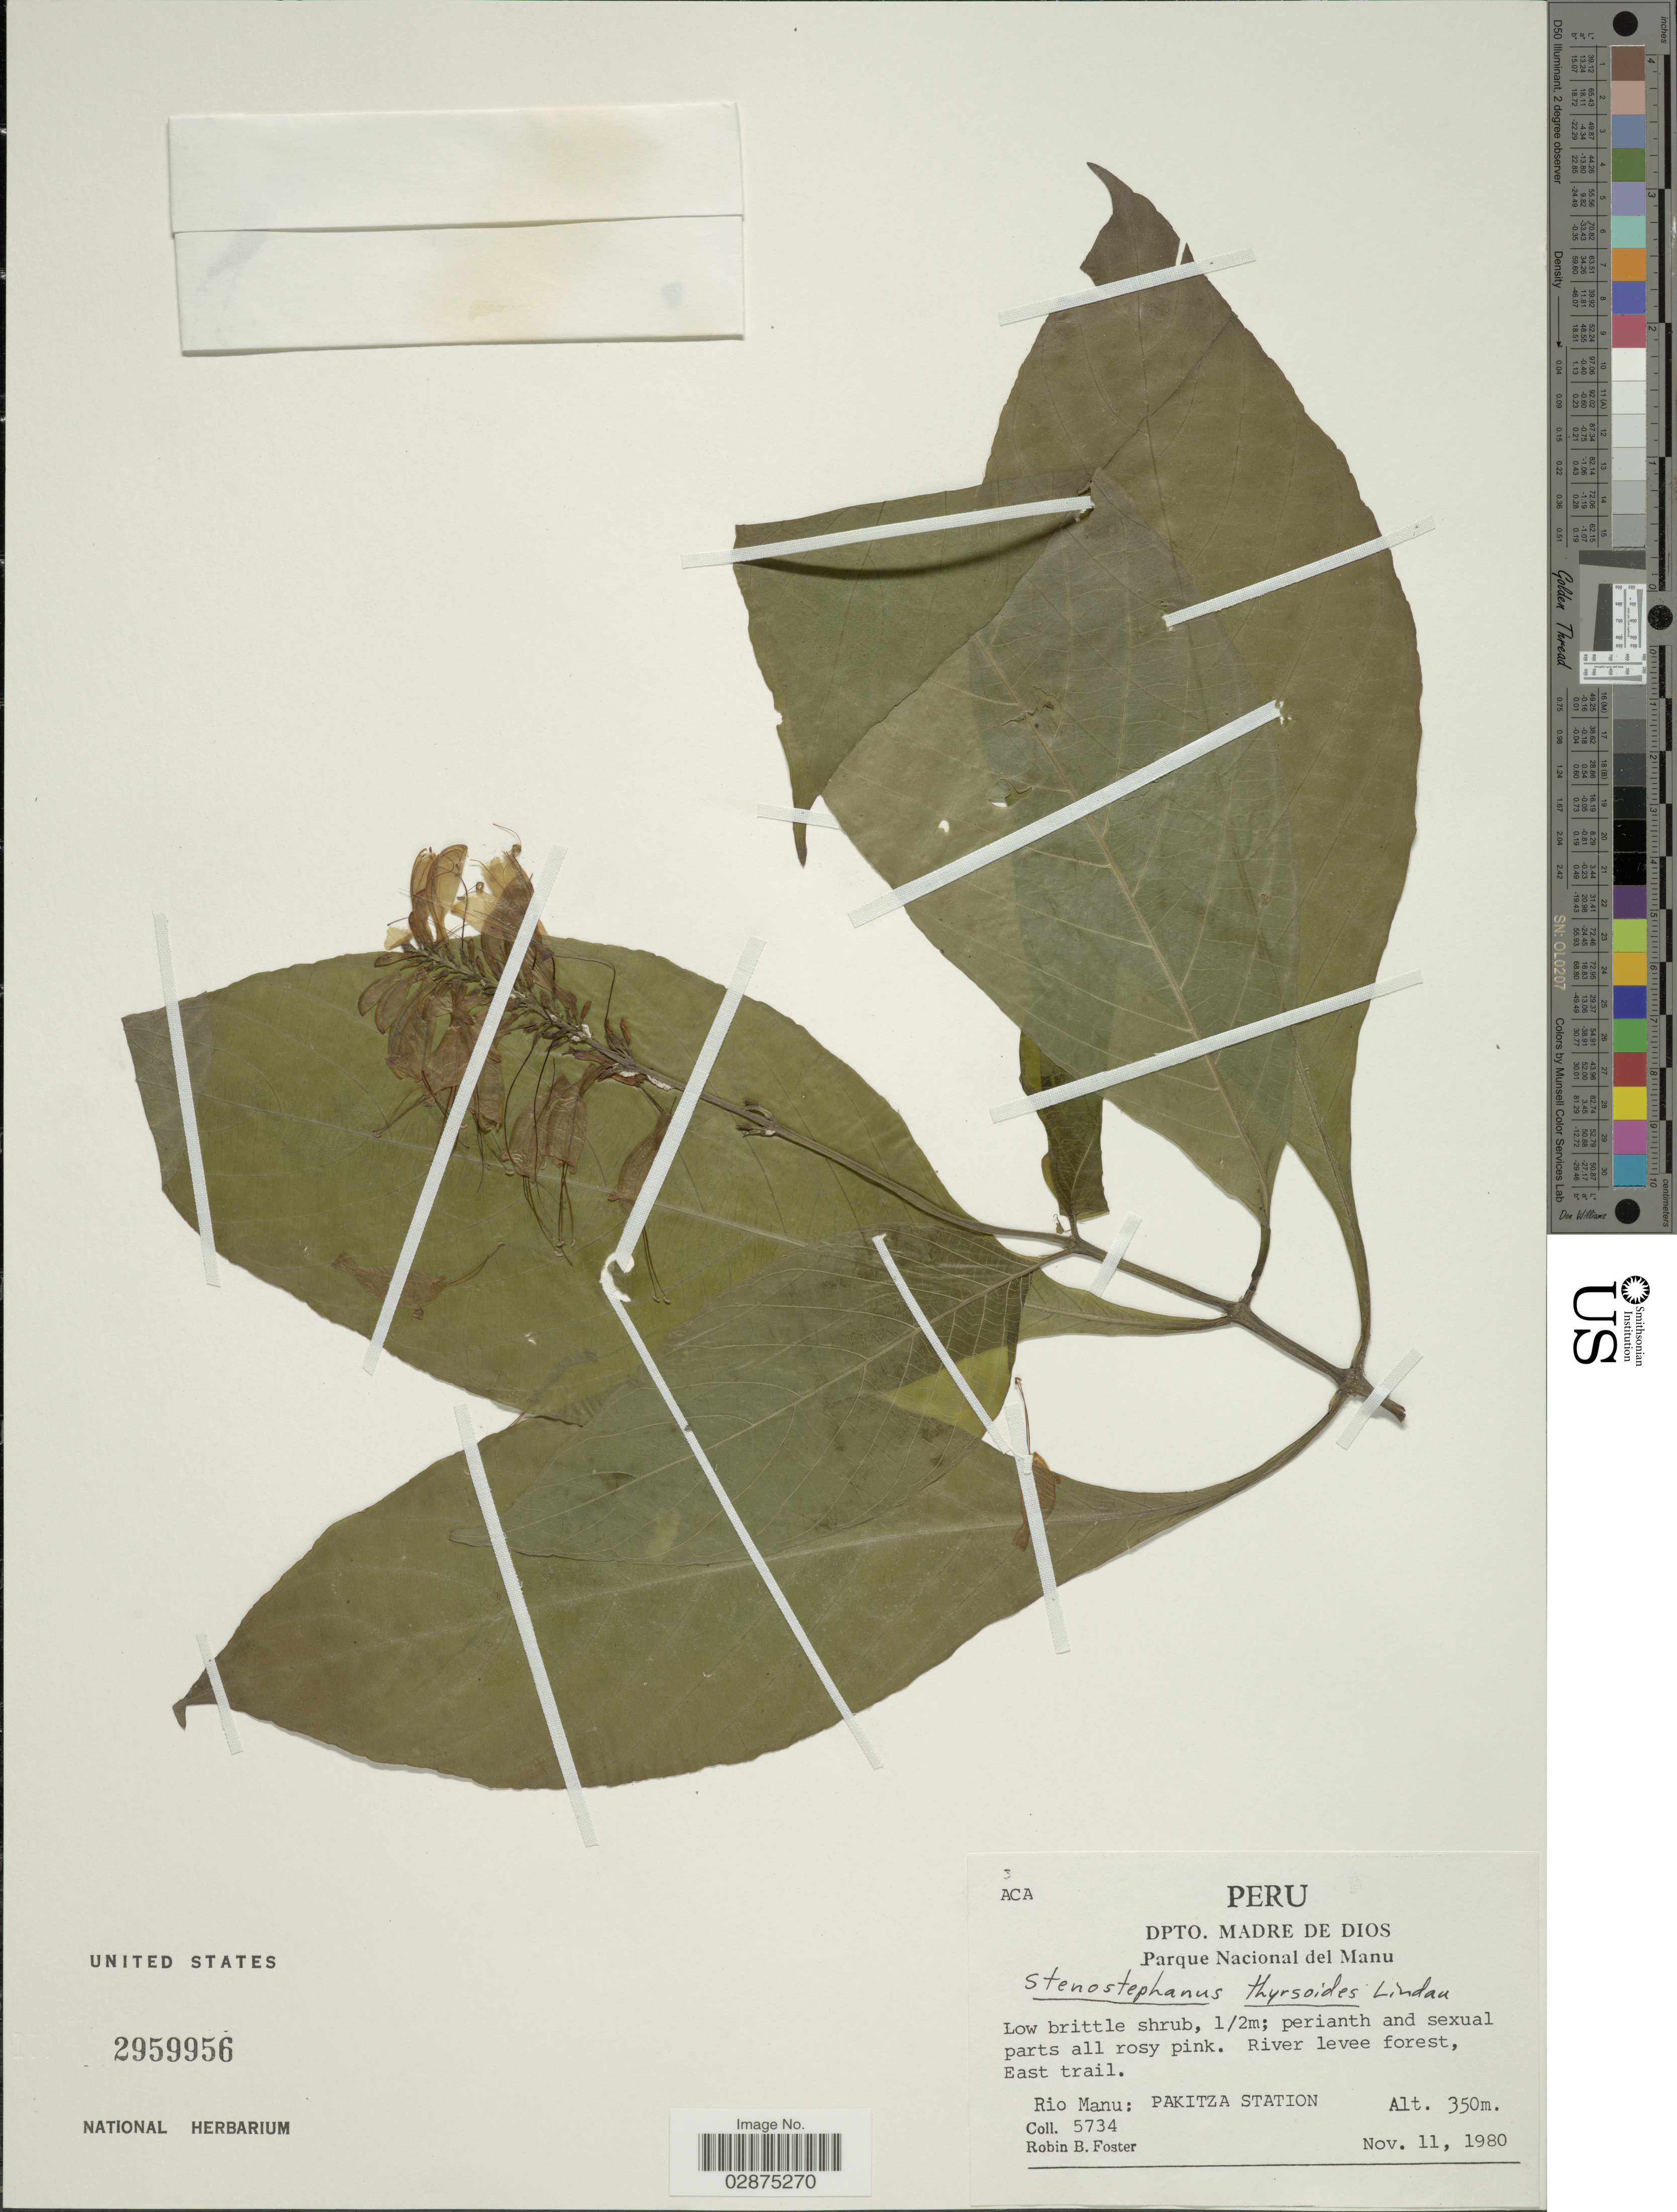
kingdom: Plantae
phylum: Tracheophyta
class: Magnoliopsida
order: Lamiales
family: Acanthaceae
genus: Stenostephanus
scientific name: Stenostephanus longistaminus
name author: (Ruiz & Pav.) V.M. Baum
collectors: R. B. Foster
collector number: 5734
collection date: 1980-11-11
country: Peru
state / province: Madre de Dios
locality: Dpto. Madre de Dios. Parque Nacional del Manu. East trail. Rio Manu: Pakitza Station.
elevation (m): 350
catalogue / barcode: US 2959956